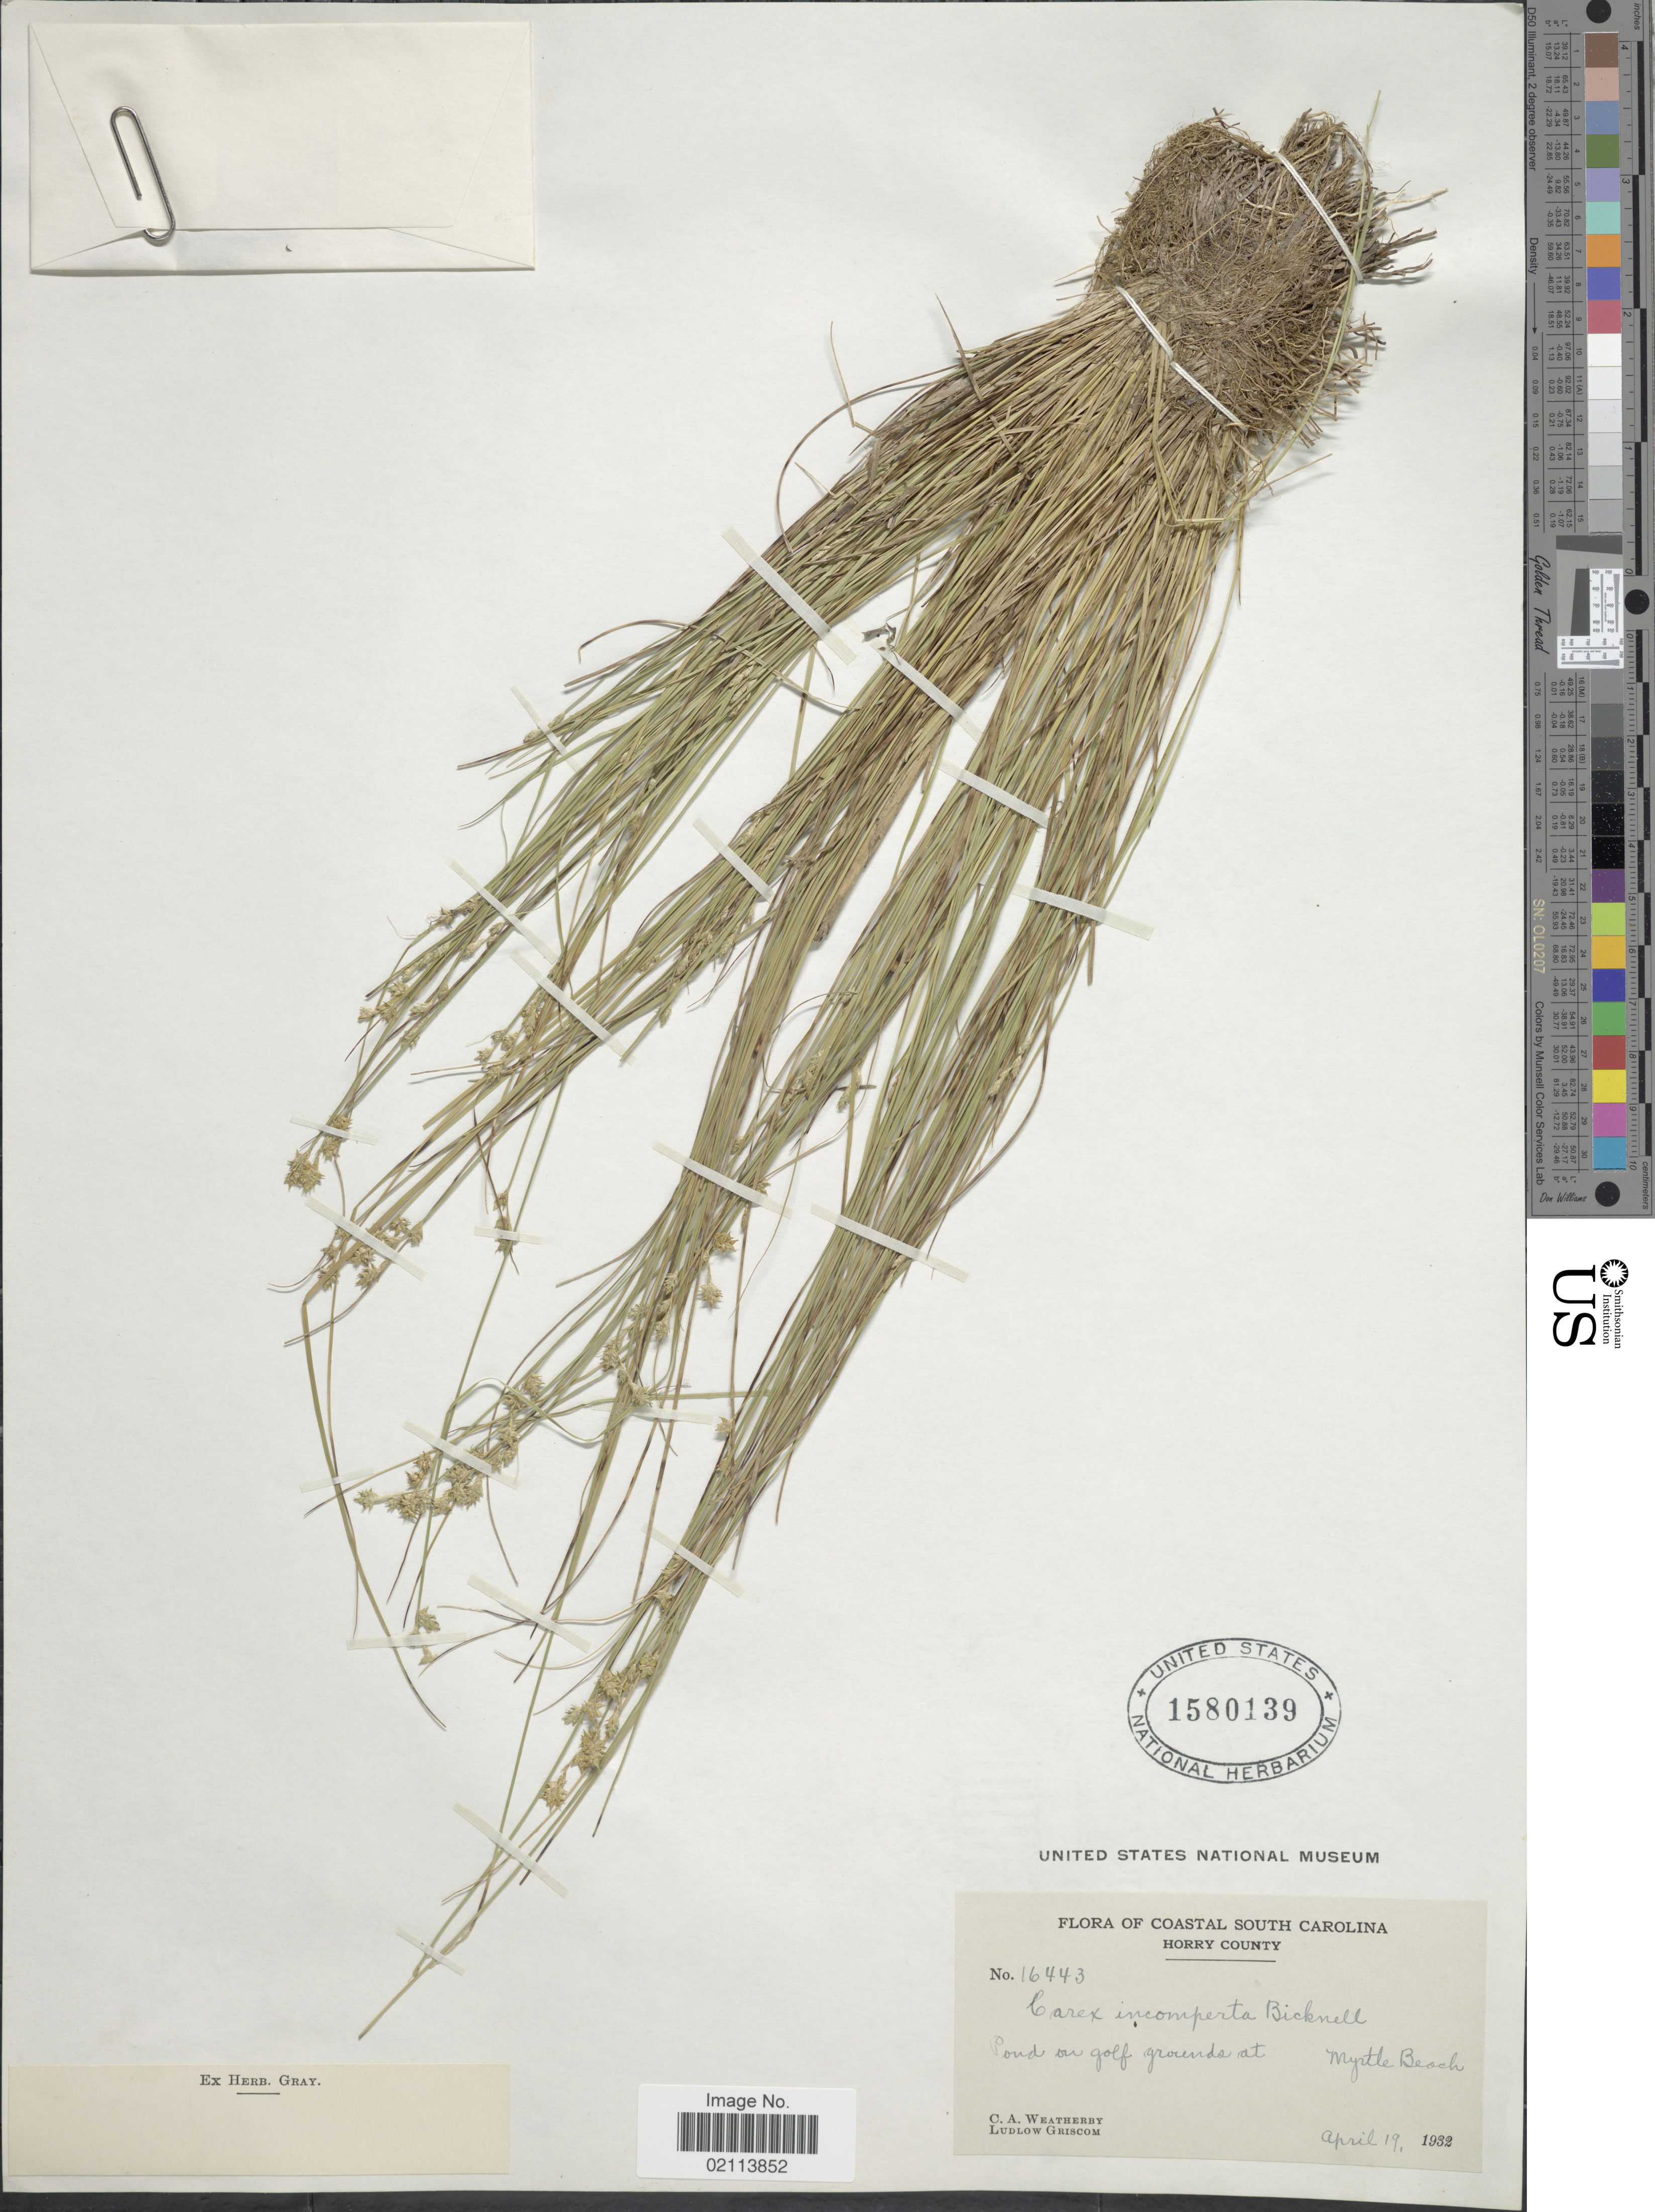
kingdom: Plantae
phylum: Tracheophyta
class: Liliopsida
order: Poales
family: Cyperaceae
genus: Carex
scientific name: Carex howei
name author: Mack.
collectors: C. A. Weatherby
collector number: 16443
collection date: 1932-04-19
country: United States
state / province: South Carolina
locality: Coastal South Carolina, Horry County, Myrtle Beach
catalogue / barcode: US 1580139